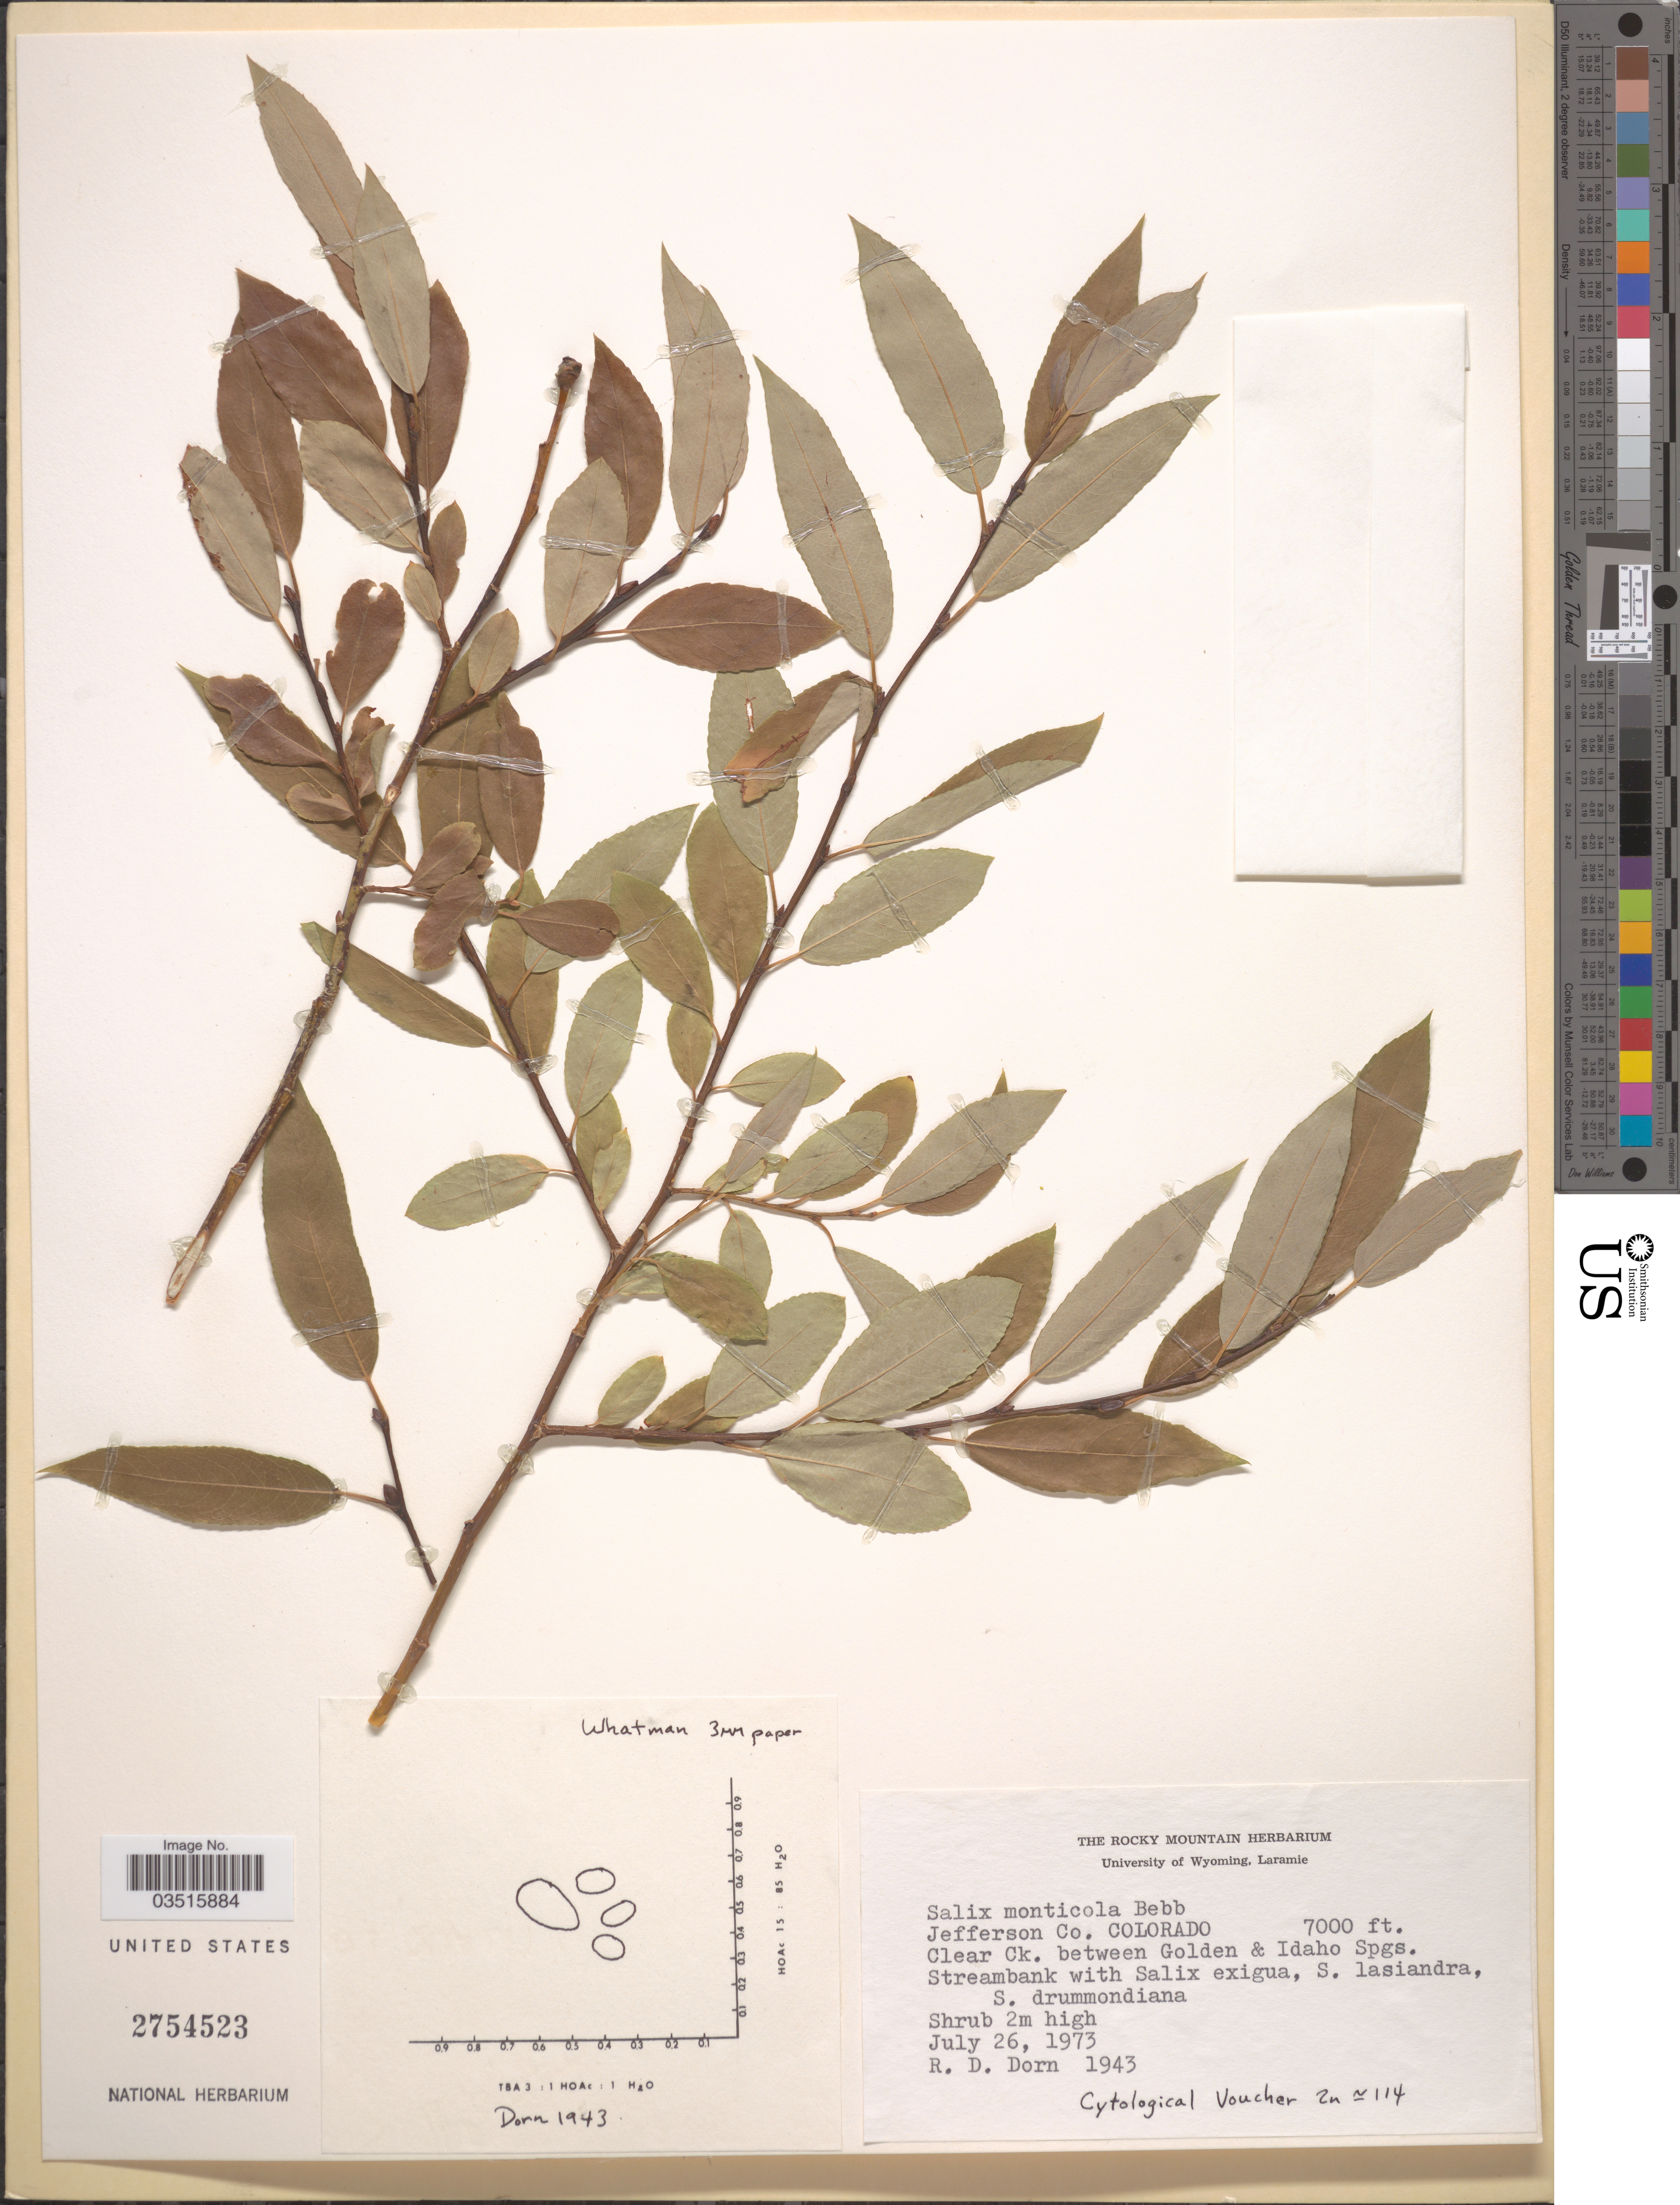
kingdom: Plantae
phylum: Tracheophyta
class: Magnoliopsida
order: Malpighiales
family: Salicaceae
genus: Salix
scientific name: Salix monticola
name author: Bebb.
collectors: R. D. Dorn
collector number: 1943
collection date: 1973-07-26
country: United States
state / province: Colorado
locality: Jefferson Co. Clear Ck. between Golden & Idaho Spgs.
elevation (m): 2134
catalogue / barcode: US 2754523